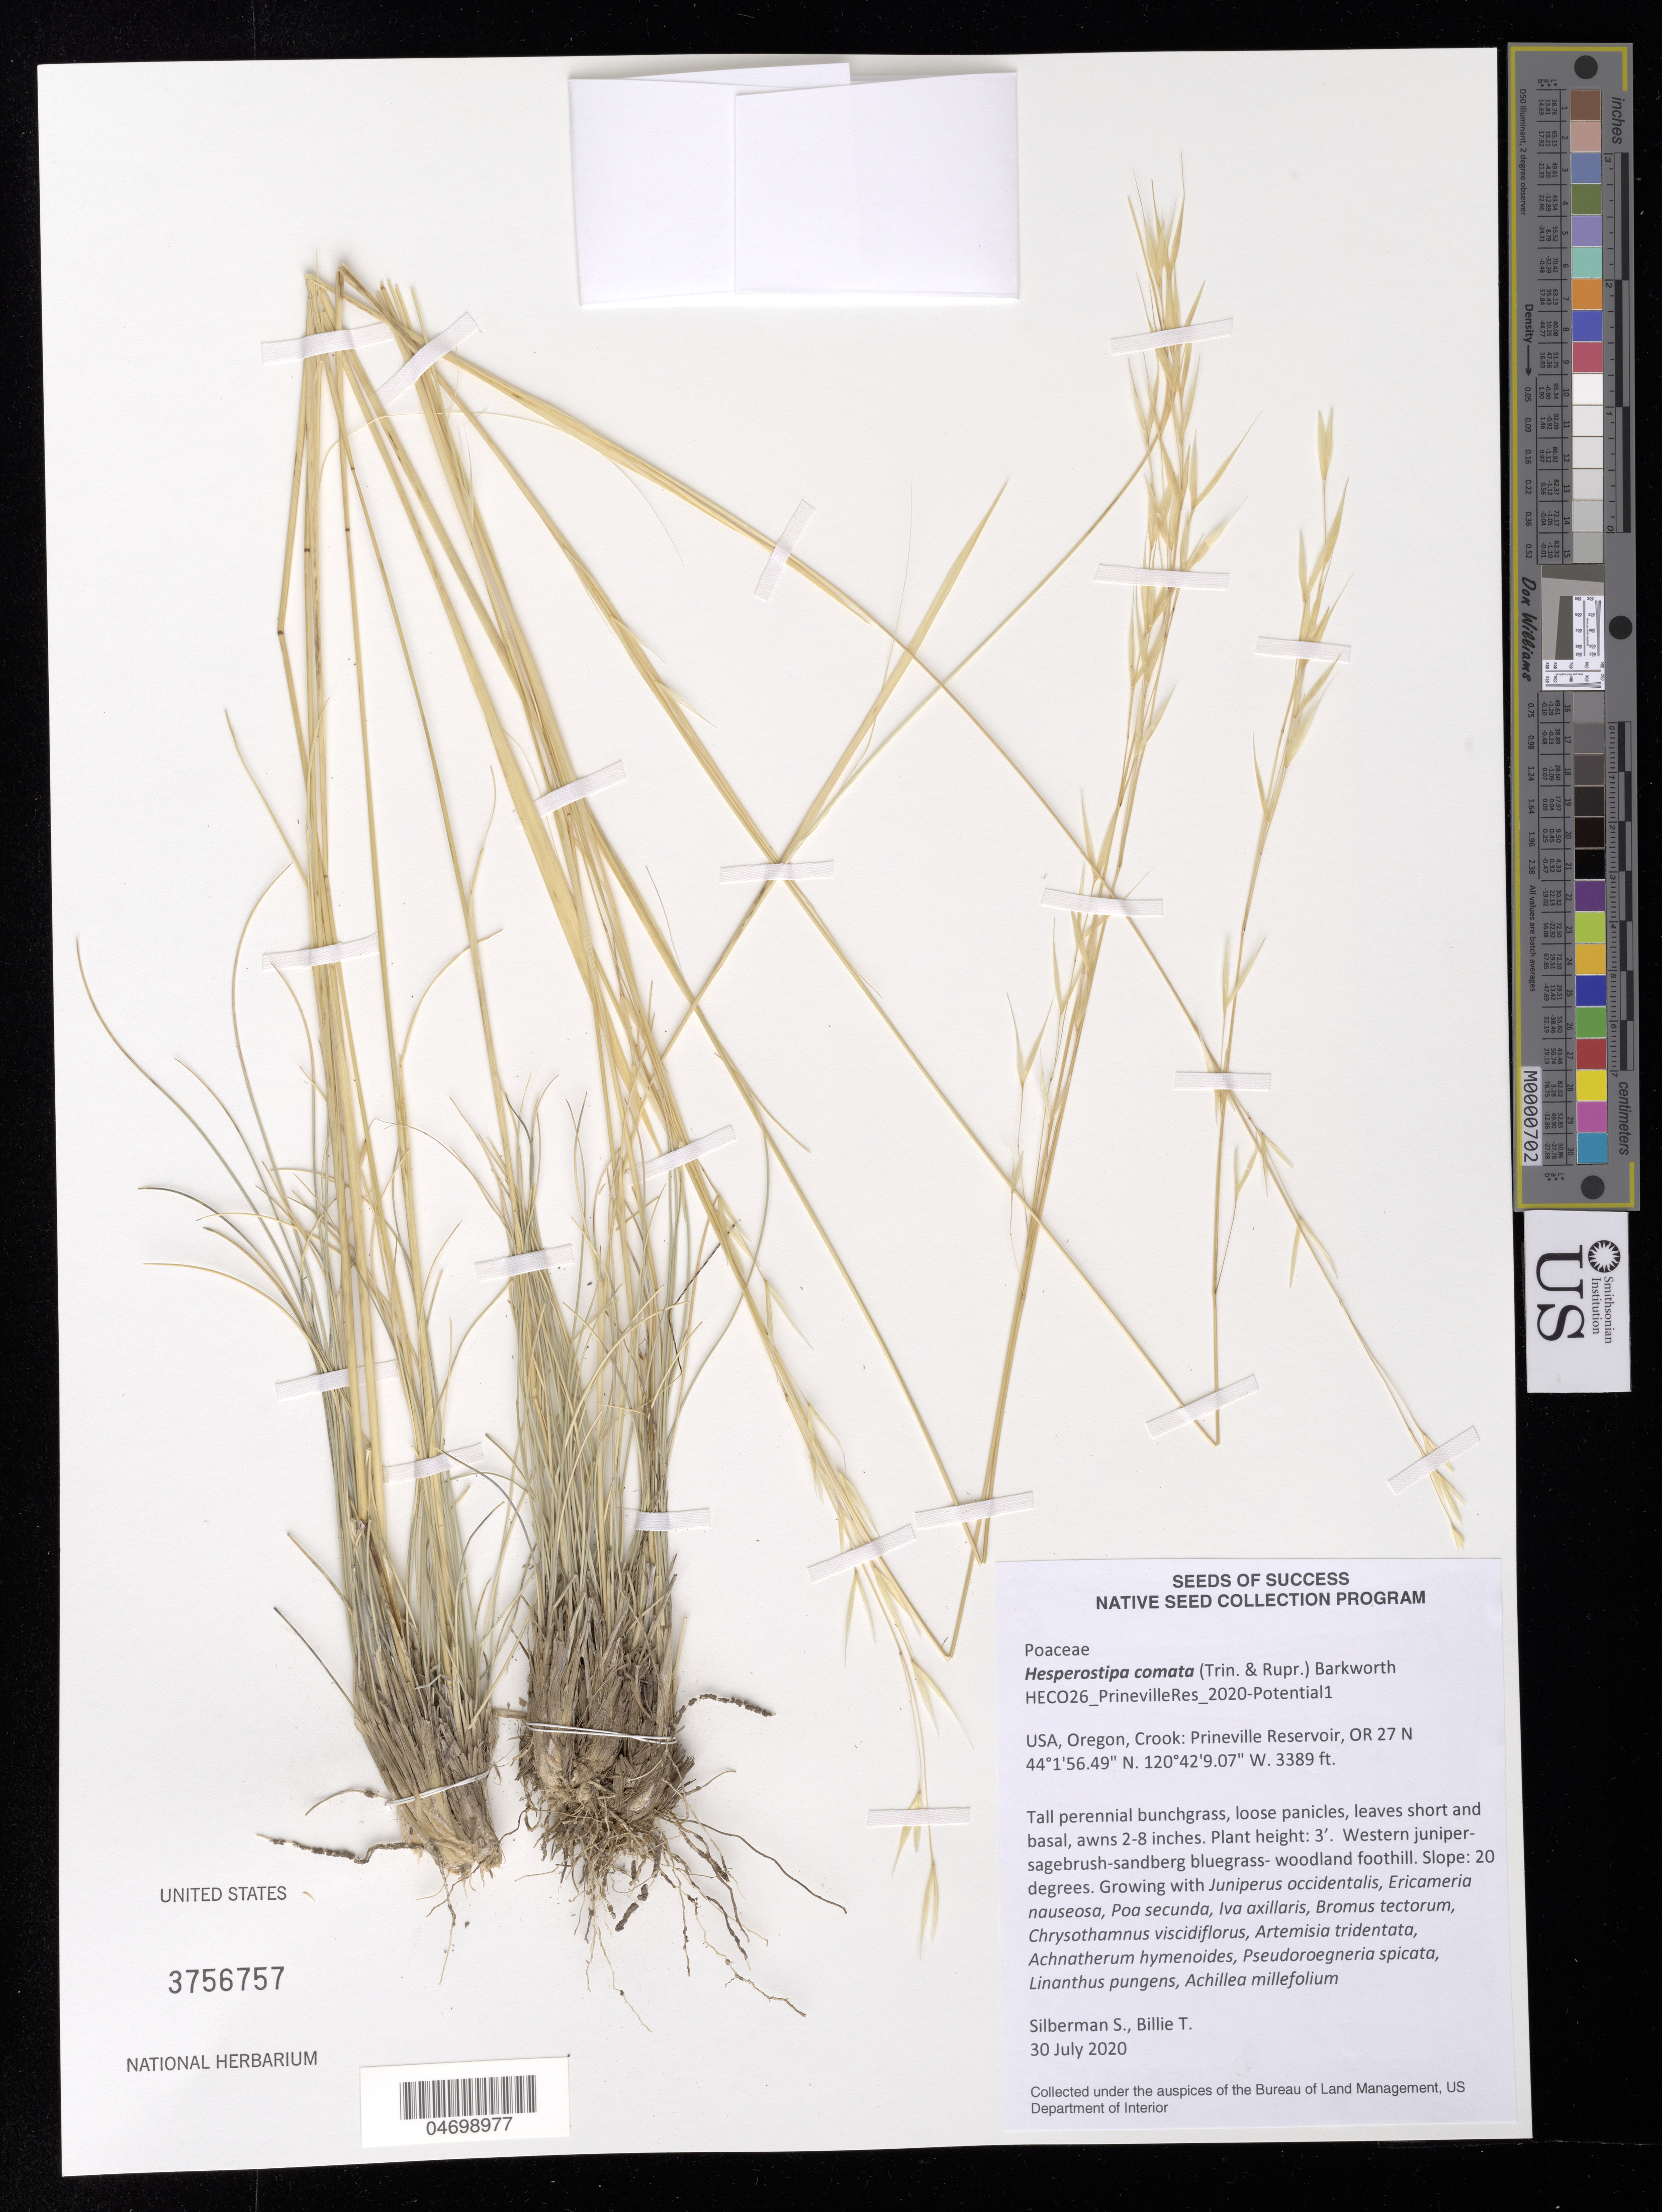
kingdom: Plantae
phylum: Tracheophyta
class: Liliopsida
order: Poales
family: Poaceae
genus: Hesperostipa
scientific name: Hesperostipa comata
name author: (Trin. & Rupr.) Barkworth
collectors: S. Silberman & T. Billie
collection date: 2020-07-30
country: United States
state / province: Oregon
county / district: Crook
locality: Prineville Reservoir, OR 27 N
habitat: Western juniper-sagebrush-sandberg bluegrass-woodland foothill.. With Artemisia tridentata, Bromus tectorum, Poa secunda, etc.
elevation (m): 1033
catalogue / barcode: US 3756757